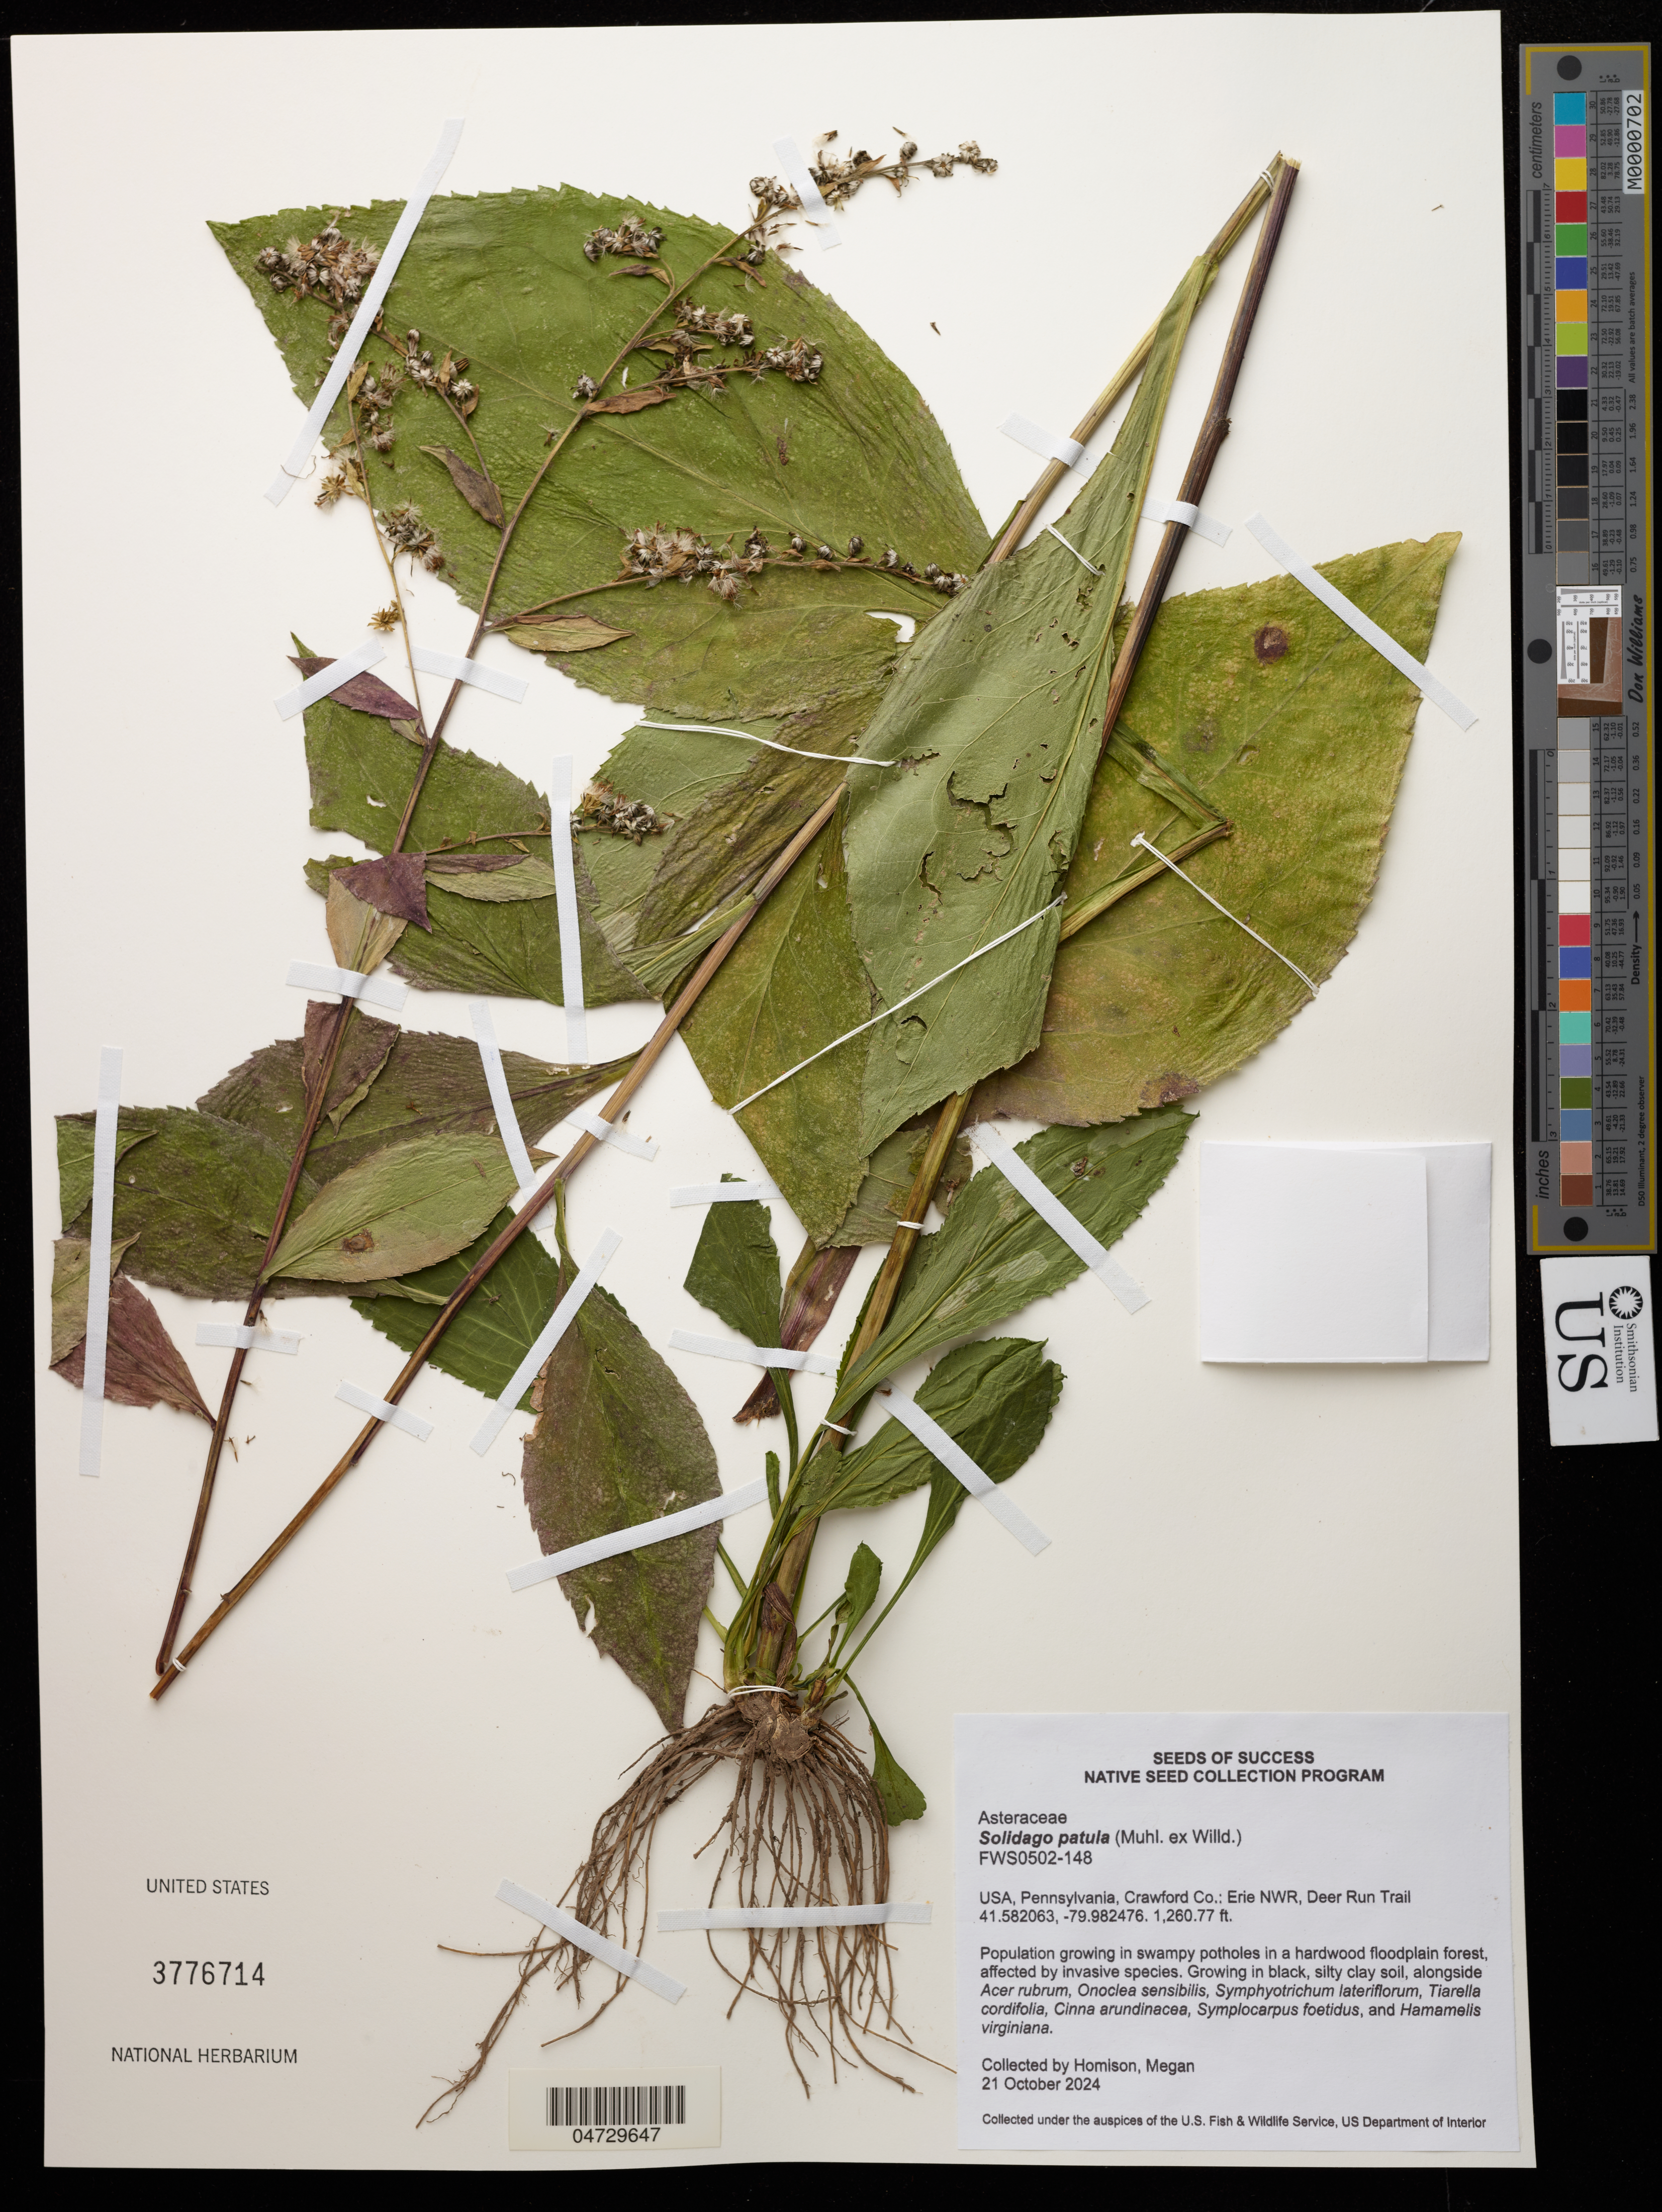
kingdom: Plantae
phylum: Tracheophyta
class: Magnoliopsida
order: Asterales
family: Asteraceae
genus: Solidago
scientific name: Solidago patula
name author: Muhl. ex Willd.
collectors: M. Homison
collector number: FWS0502-148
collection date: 2024-10-21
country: United States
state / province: Pennsylvania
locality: Crawford Co.: Erie NWR, Deer Run Trail.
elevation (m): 384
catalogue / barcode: US 3776714